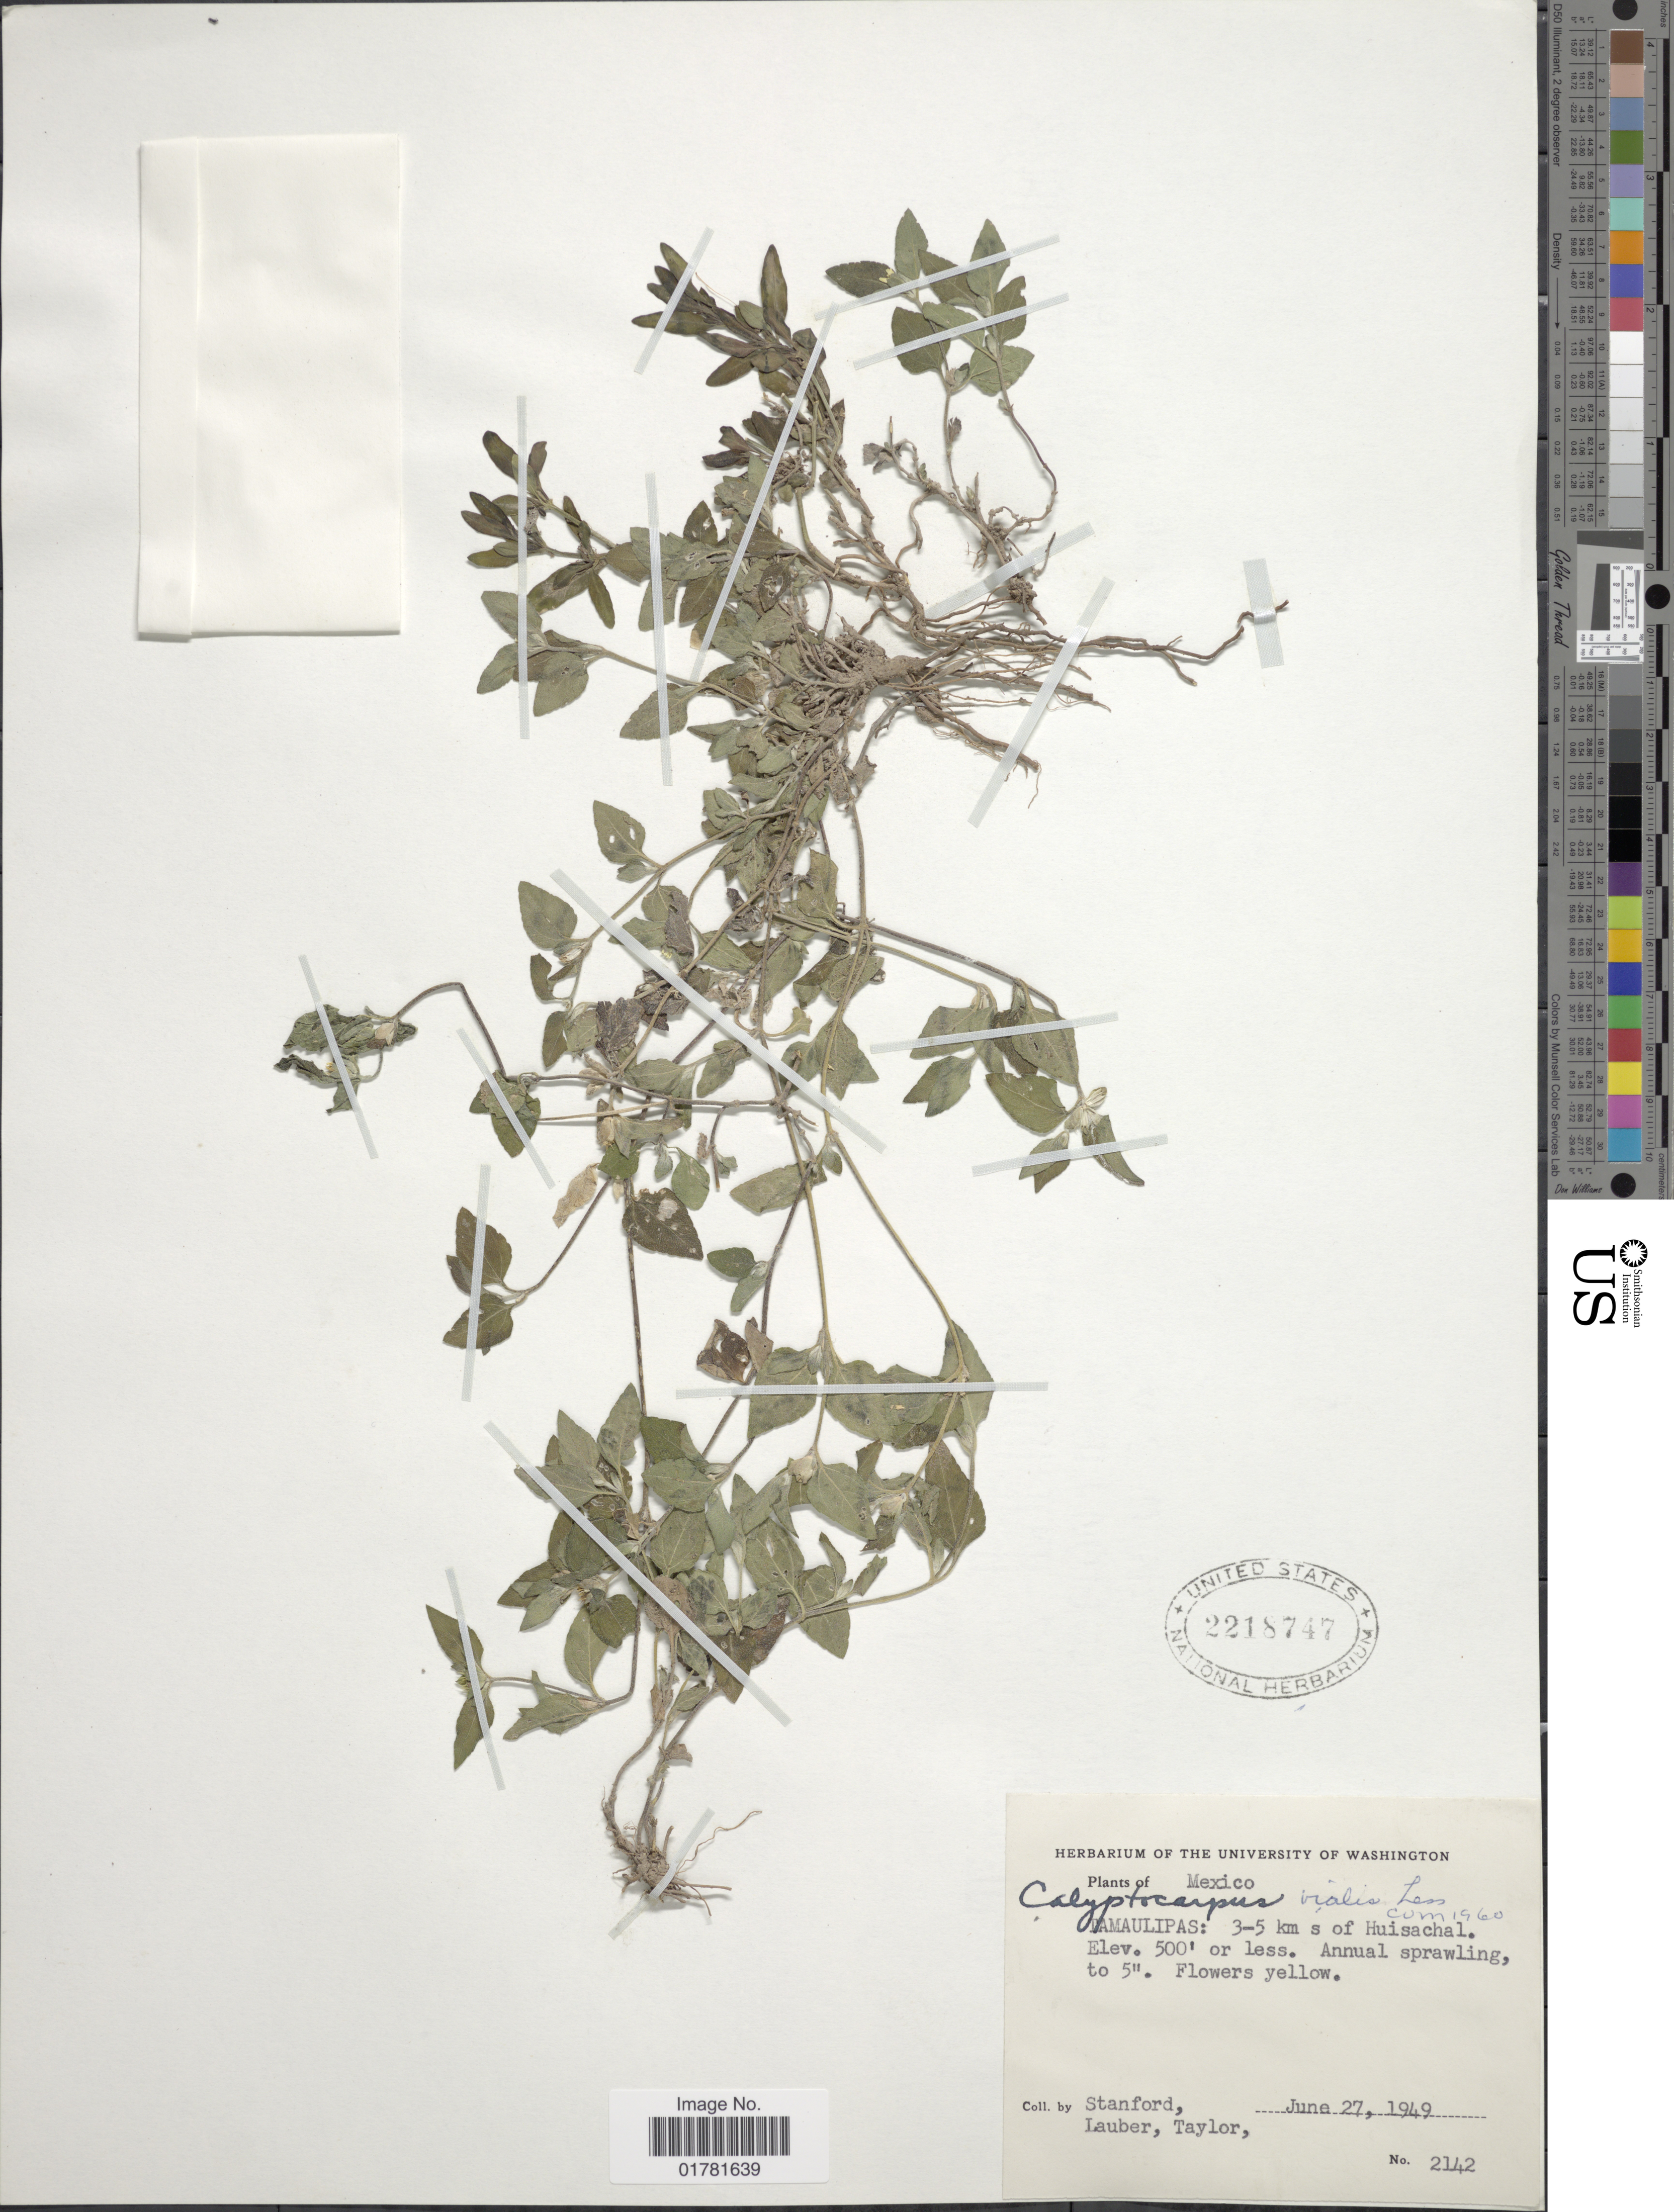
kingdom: Plantae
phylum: Tracheophyta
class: Magnoliopsida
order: Asterales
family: Asteraceae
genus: Calyptocarpus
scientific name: Calyptocarpus vialis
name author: Less.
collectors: Standford, Lauber, -- & -- Taylor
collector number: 2142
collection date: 1949-06-27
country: Mexico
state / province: Tamaulipas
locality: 3-5 km s of Huisachal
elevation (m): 152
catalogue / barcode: US 2218747